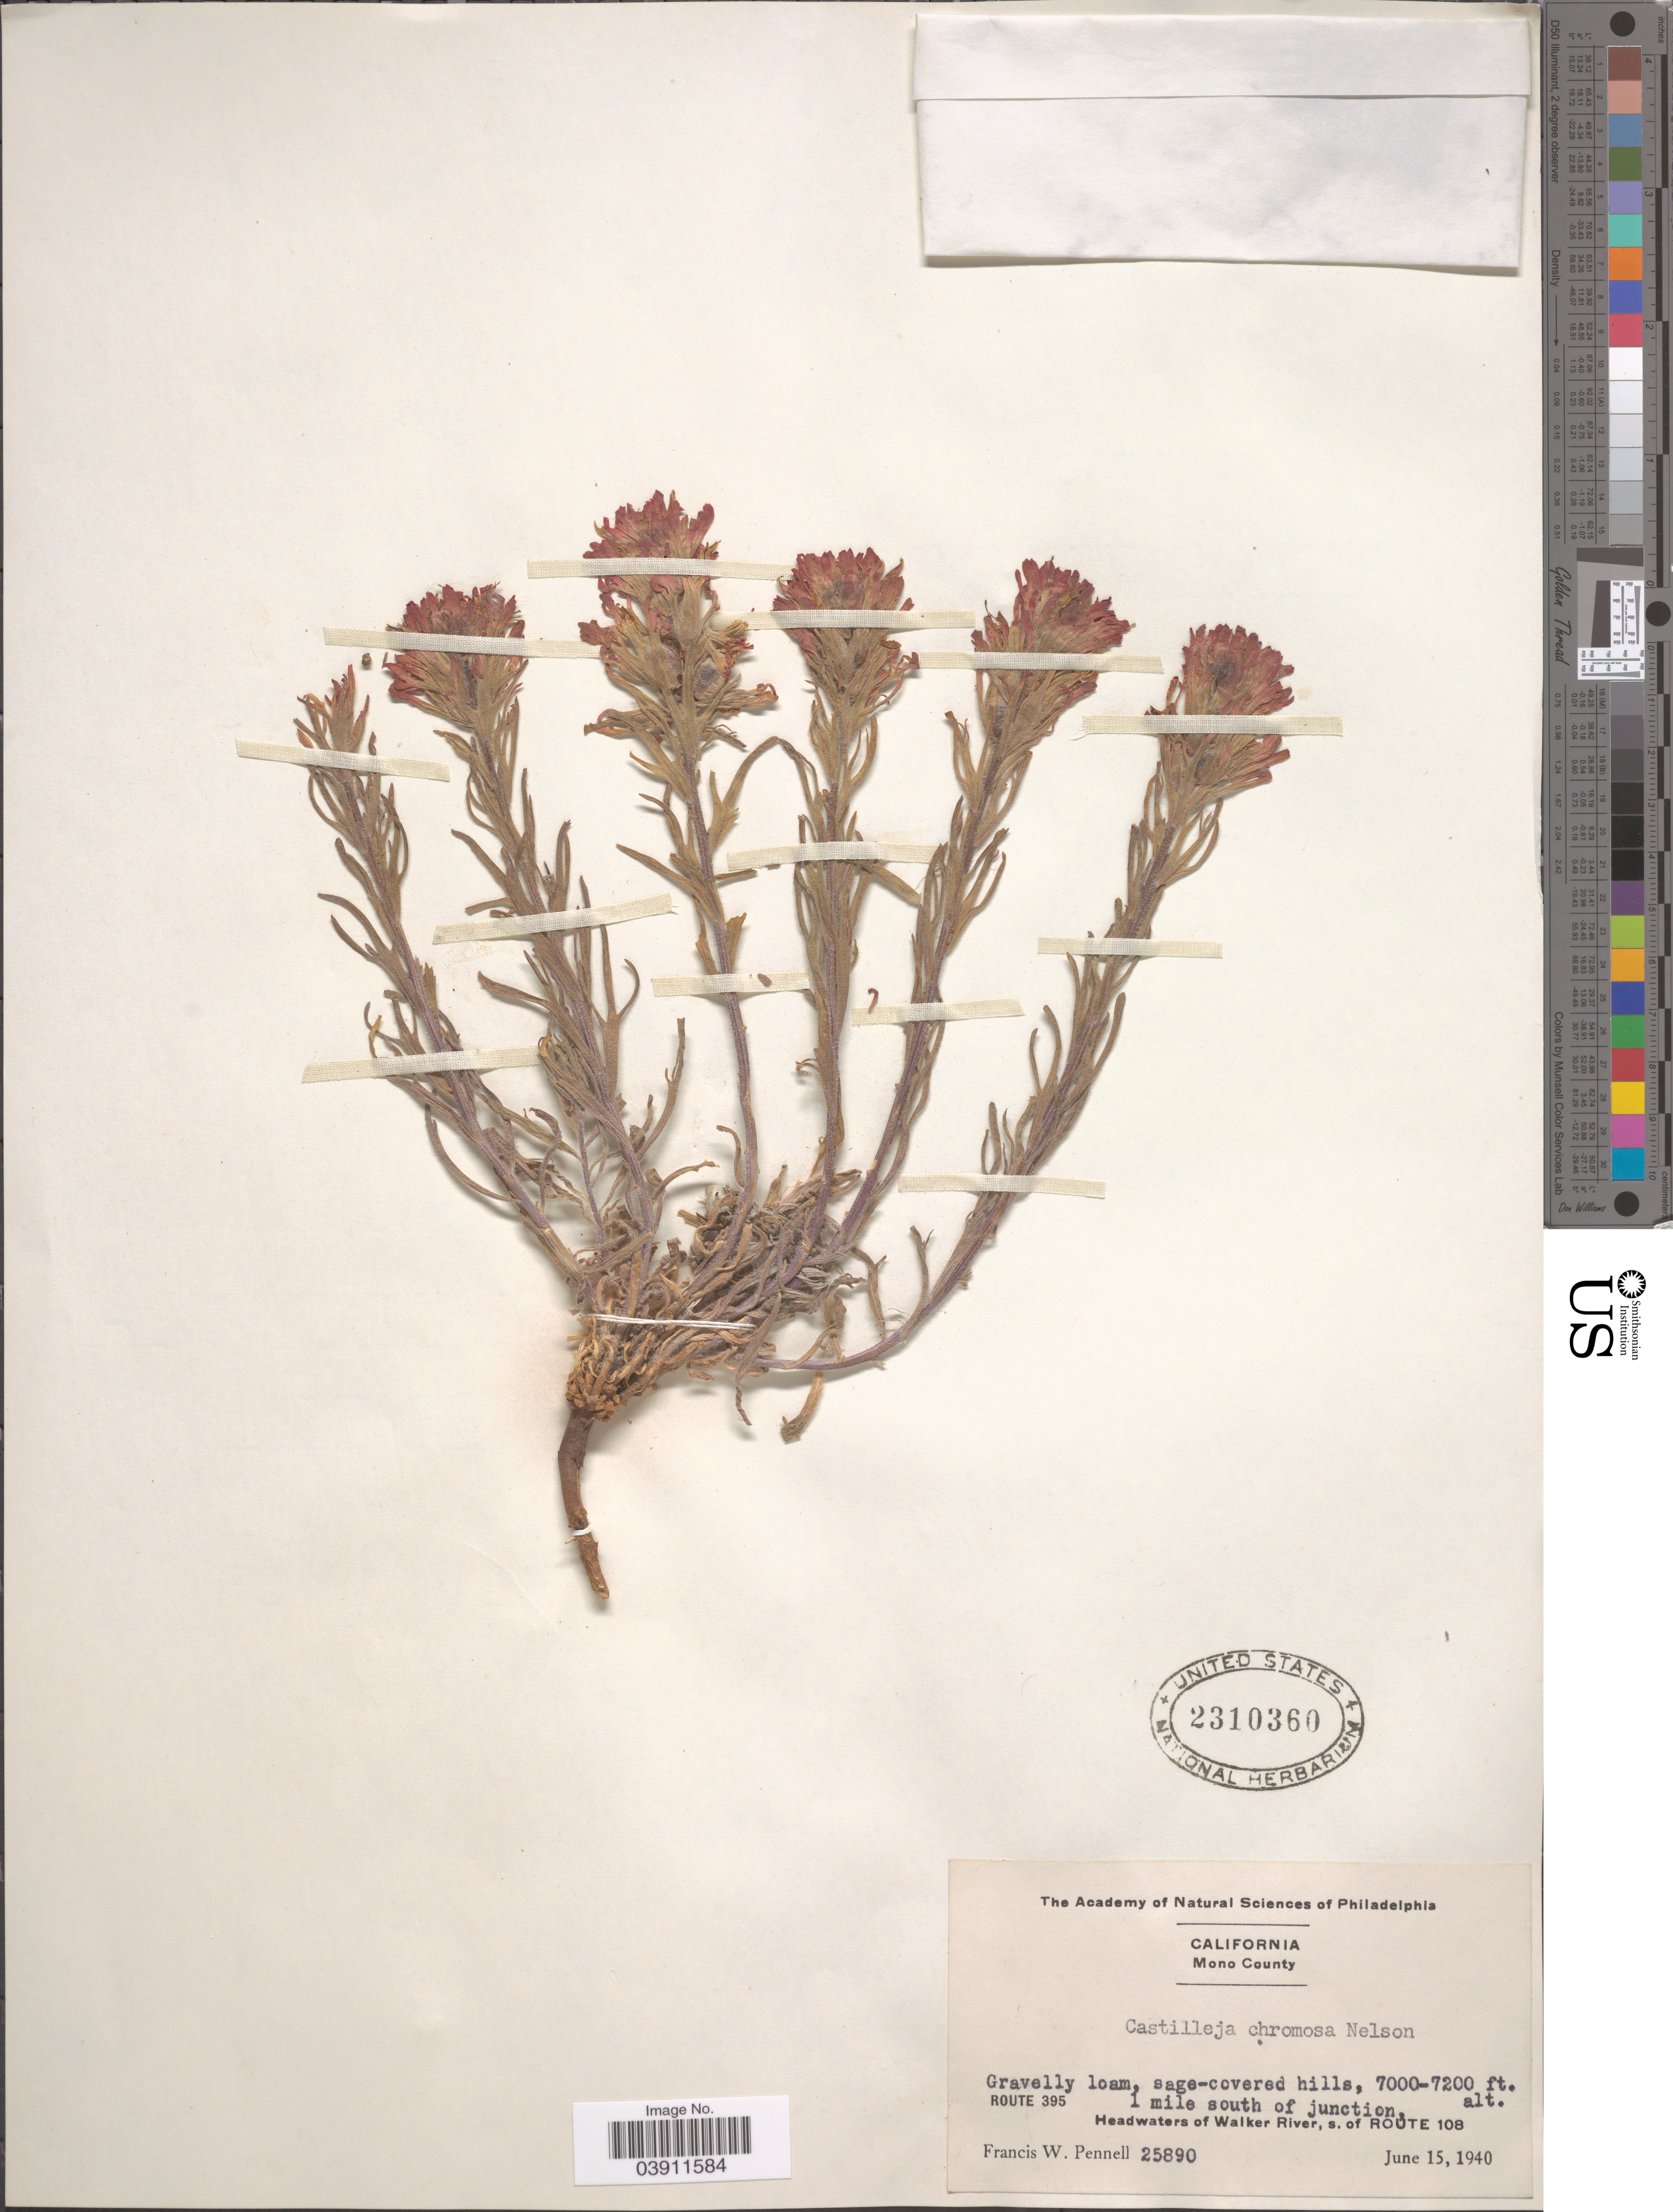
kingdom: Plantae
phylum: Tracheophyta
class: Magnoliopsida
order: Lamiales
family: Orobanchaceae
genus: Castilleja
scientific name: Castilleja chromosa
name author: A. Nelson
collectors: F. W. Pennell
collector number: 25890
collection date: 1940-06-15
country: United States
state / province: California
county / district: Mono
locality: Mono County. Route 395, 1 mile south of junction, Headwaters of Walker River, s. of Route 108.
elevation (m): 2134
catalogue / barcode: US 2310360